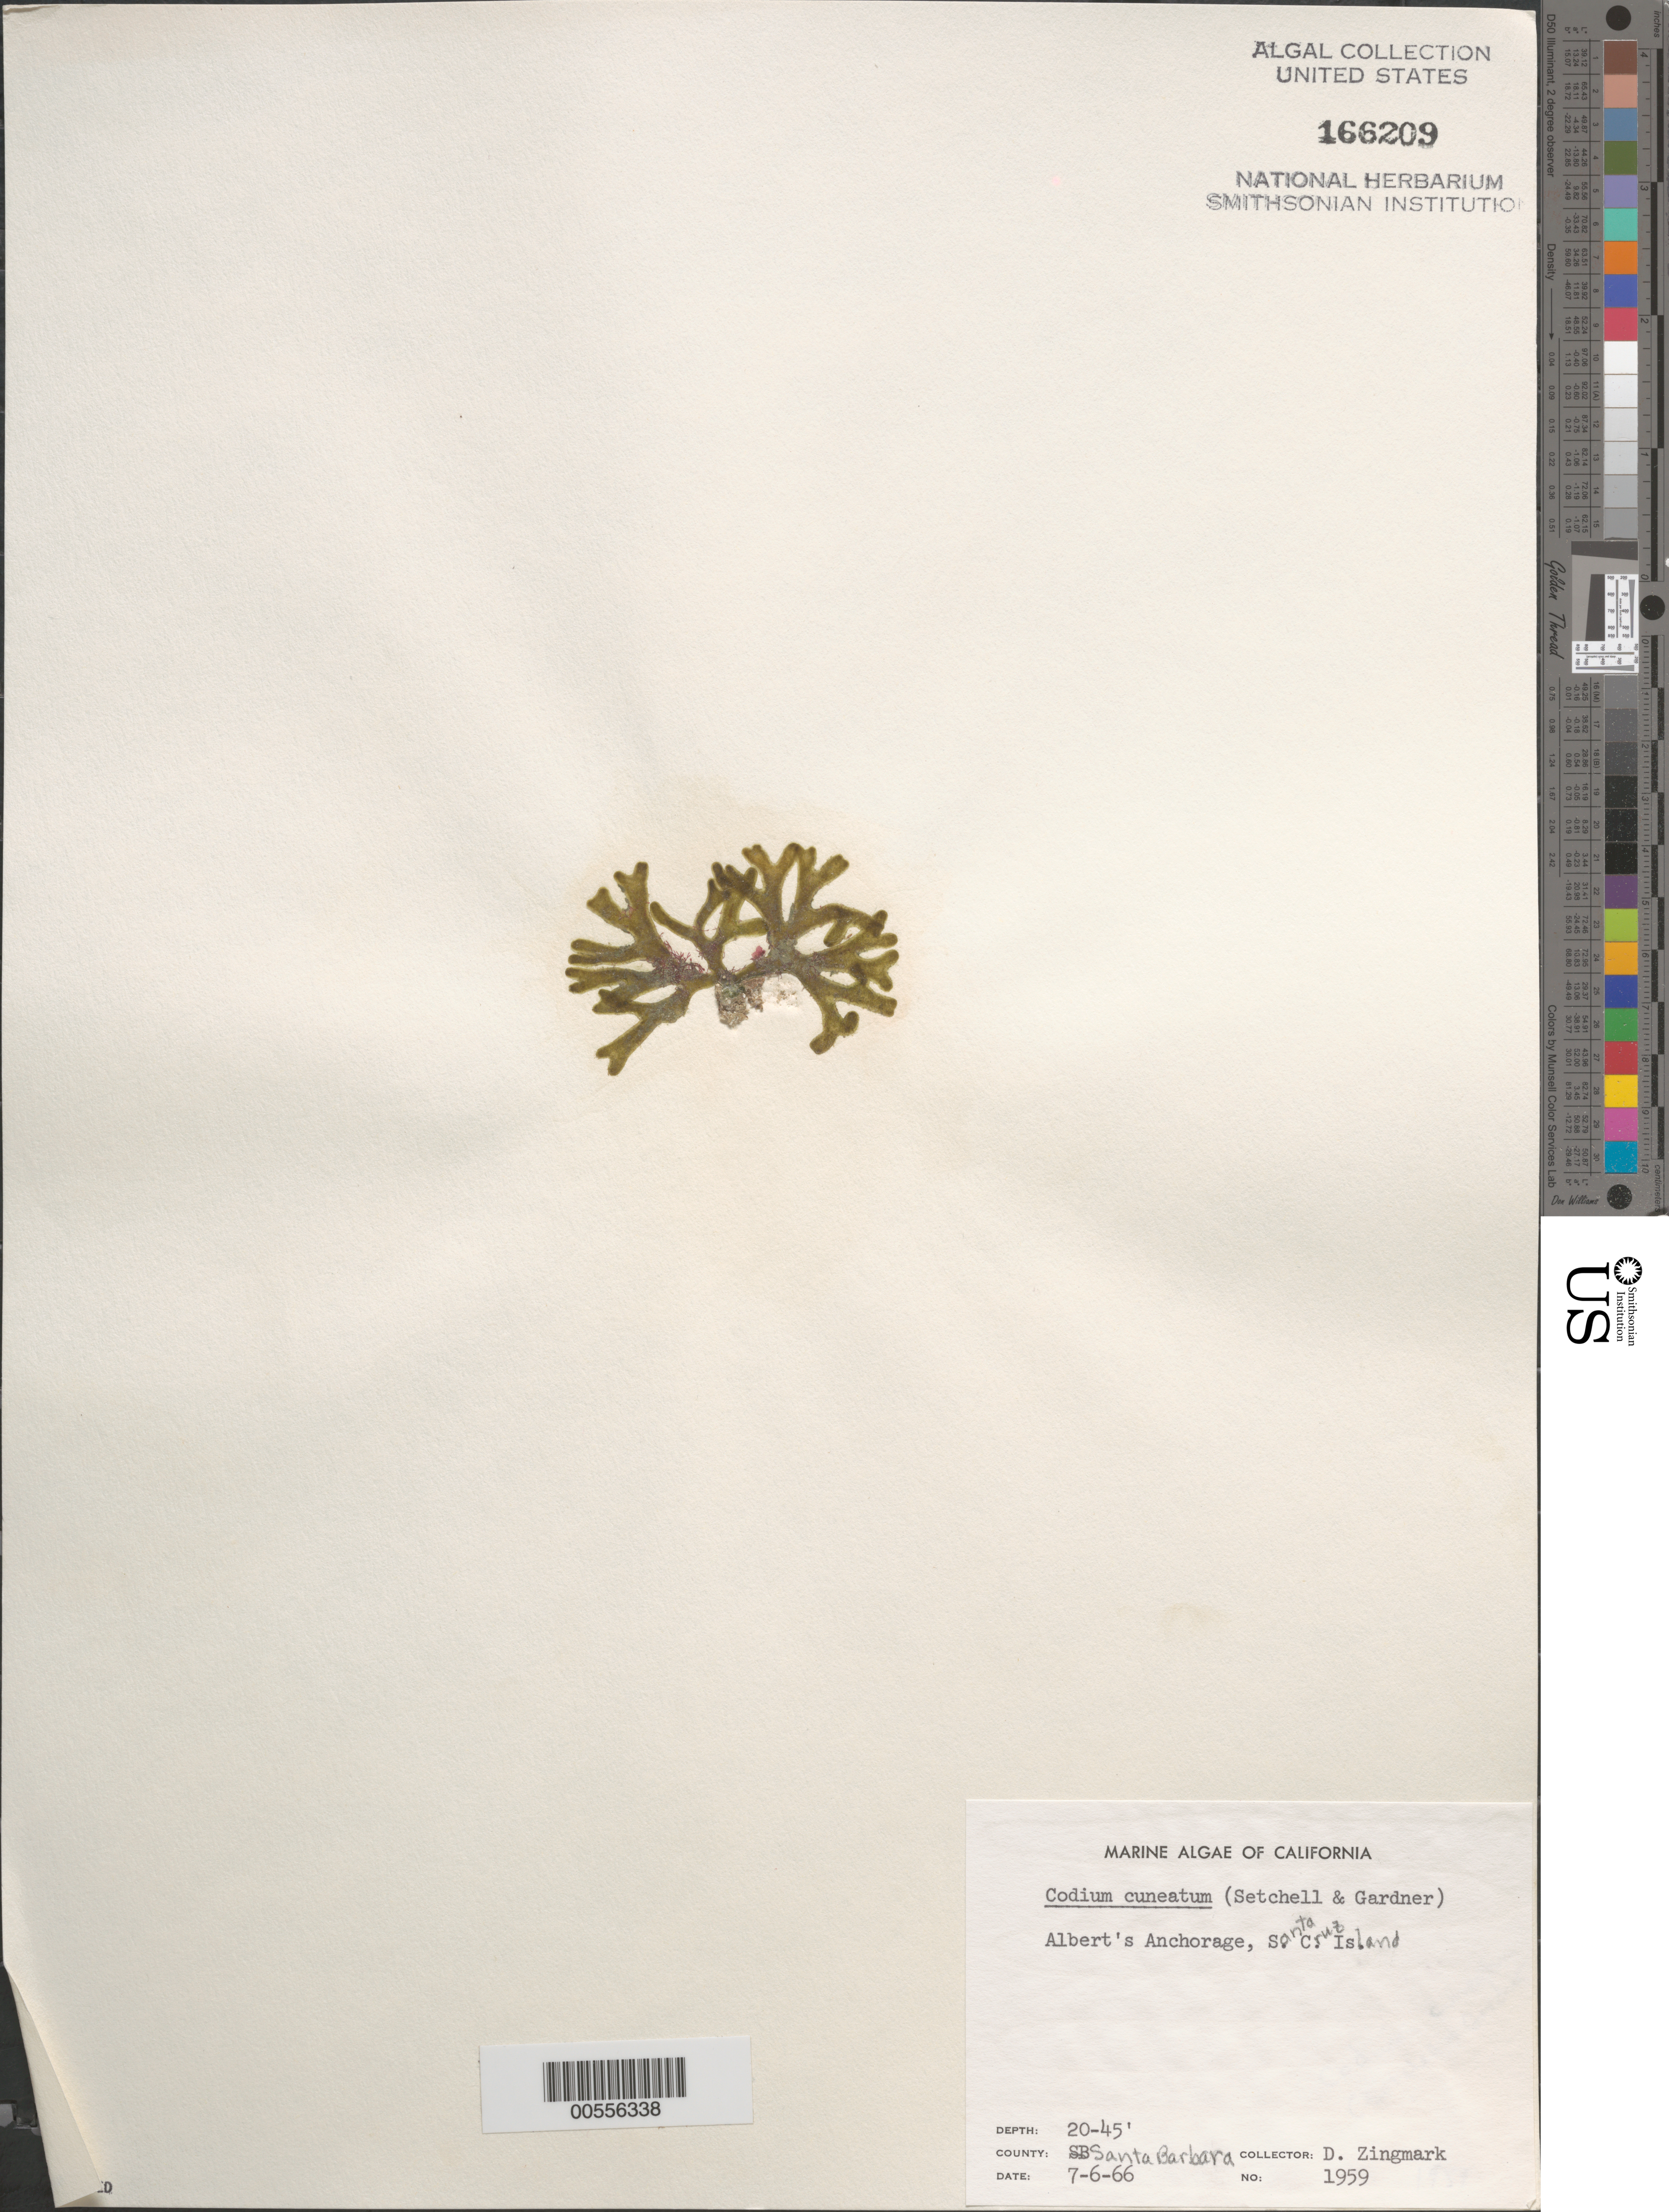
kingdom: Plantae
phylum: Chlorophyta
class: Ulvophyceae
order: Bryopsidales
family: Codiaceae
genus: Codium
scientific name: Codium simulans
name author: Setch. & N.L. Gardner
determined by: Algae name updating Project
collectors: R. Zingmark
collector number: Neushul 1959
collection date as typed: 06 Jul 1966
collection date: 1966-07-06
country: United States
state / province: California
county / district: Santa Barbara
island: Santa Cruz Island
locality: Albert's Anchorage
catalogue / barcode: US 166209